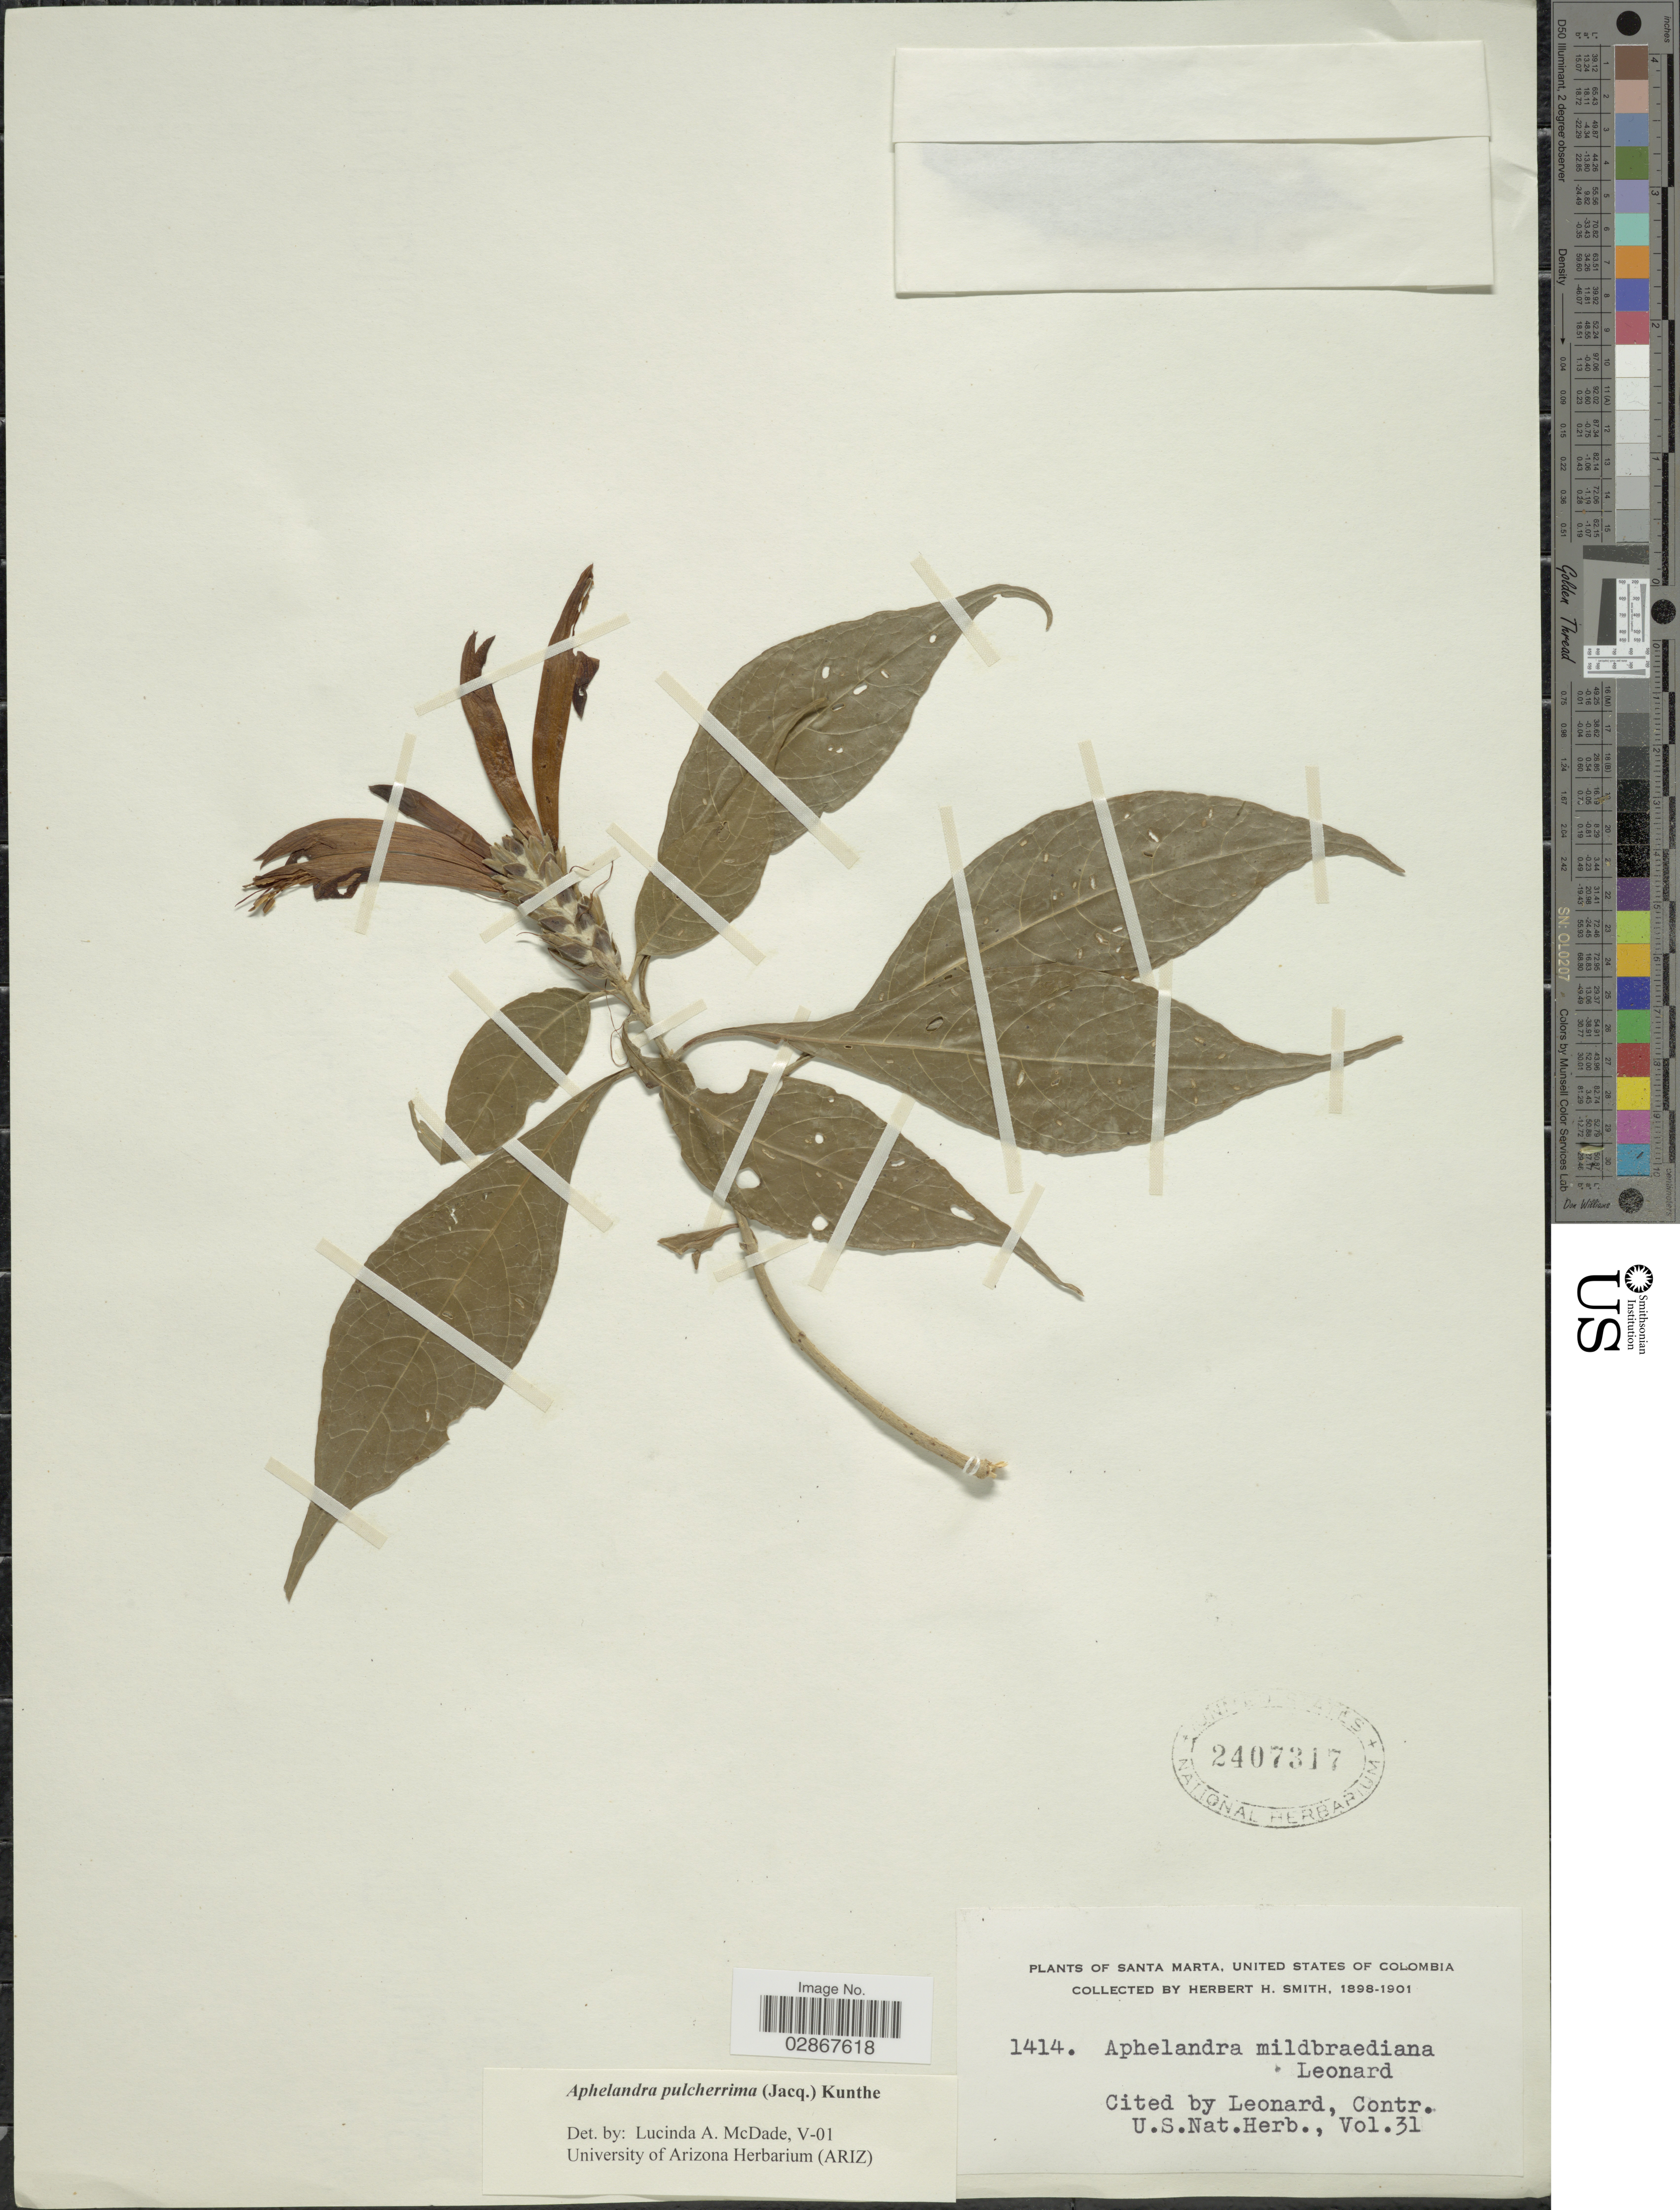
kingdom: Plantae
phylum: Tracheophyta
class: Magnoliopsida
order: Lamiales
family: Acanthaceae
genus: Aphelandra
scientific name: Aphelandra pulcherrima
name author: (Jacq.) Kunth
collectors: Herbert H. Smith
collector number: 1414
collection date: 1898/1901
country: Colombia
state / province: Magdalena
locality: Santa Marta, United States of Colombia.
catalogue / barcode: US 2407317